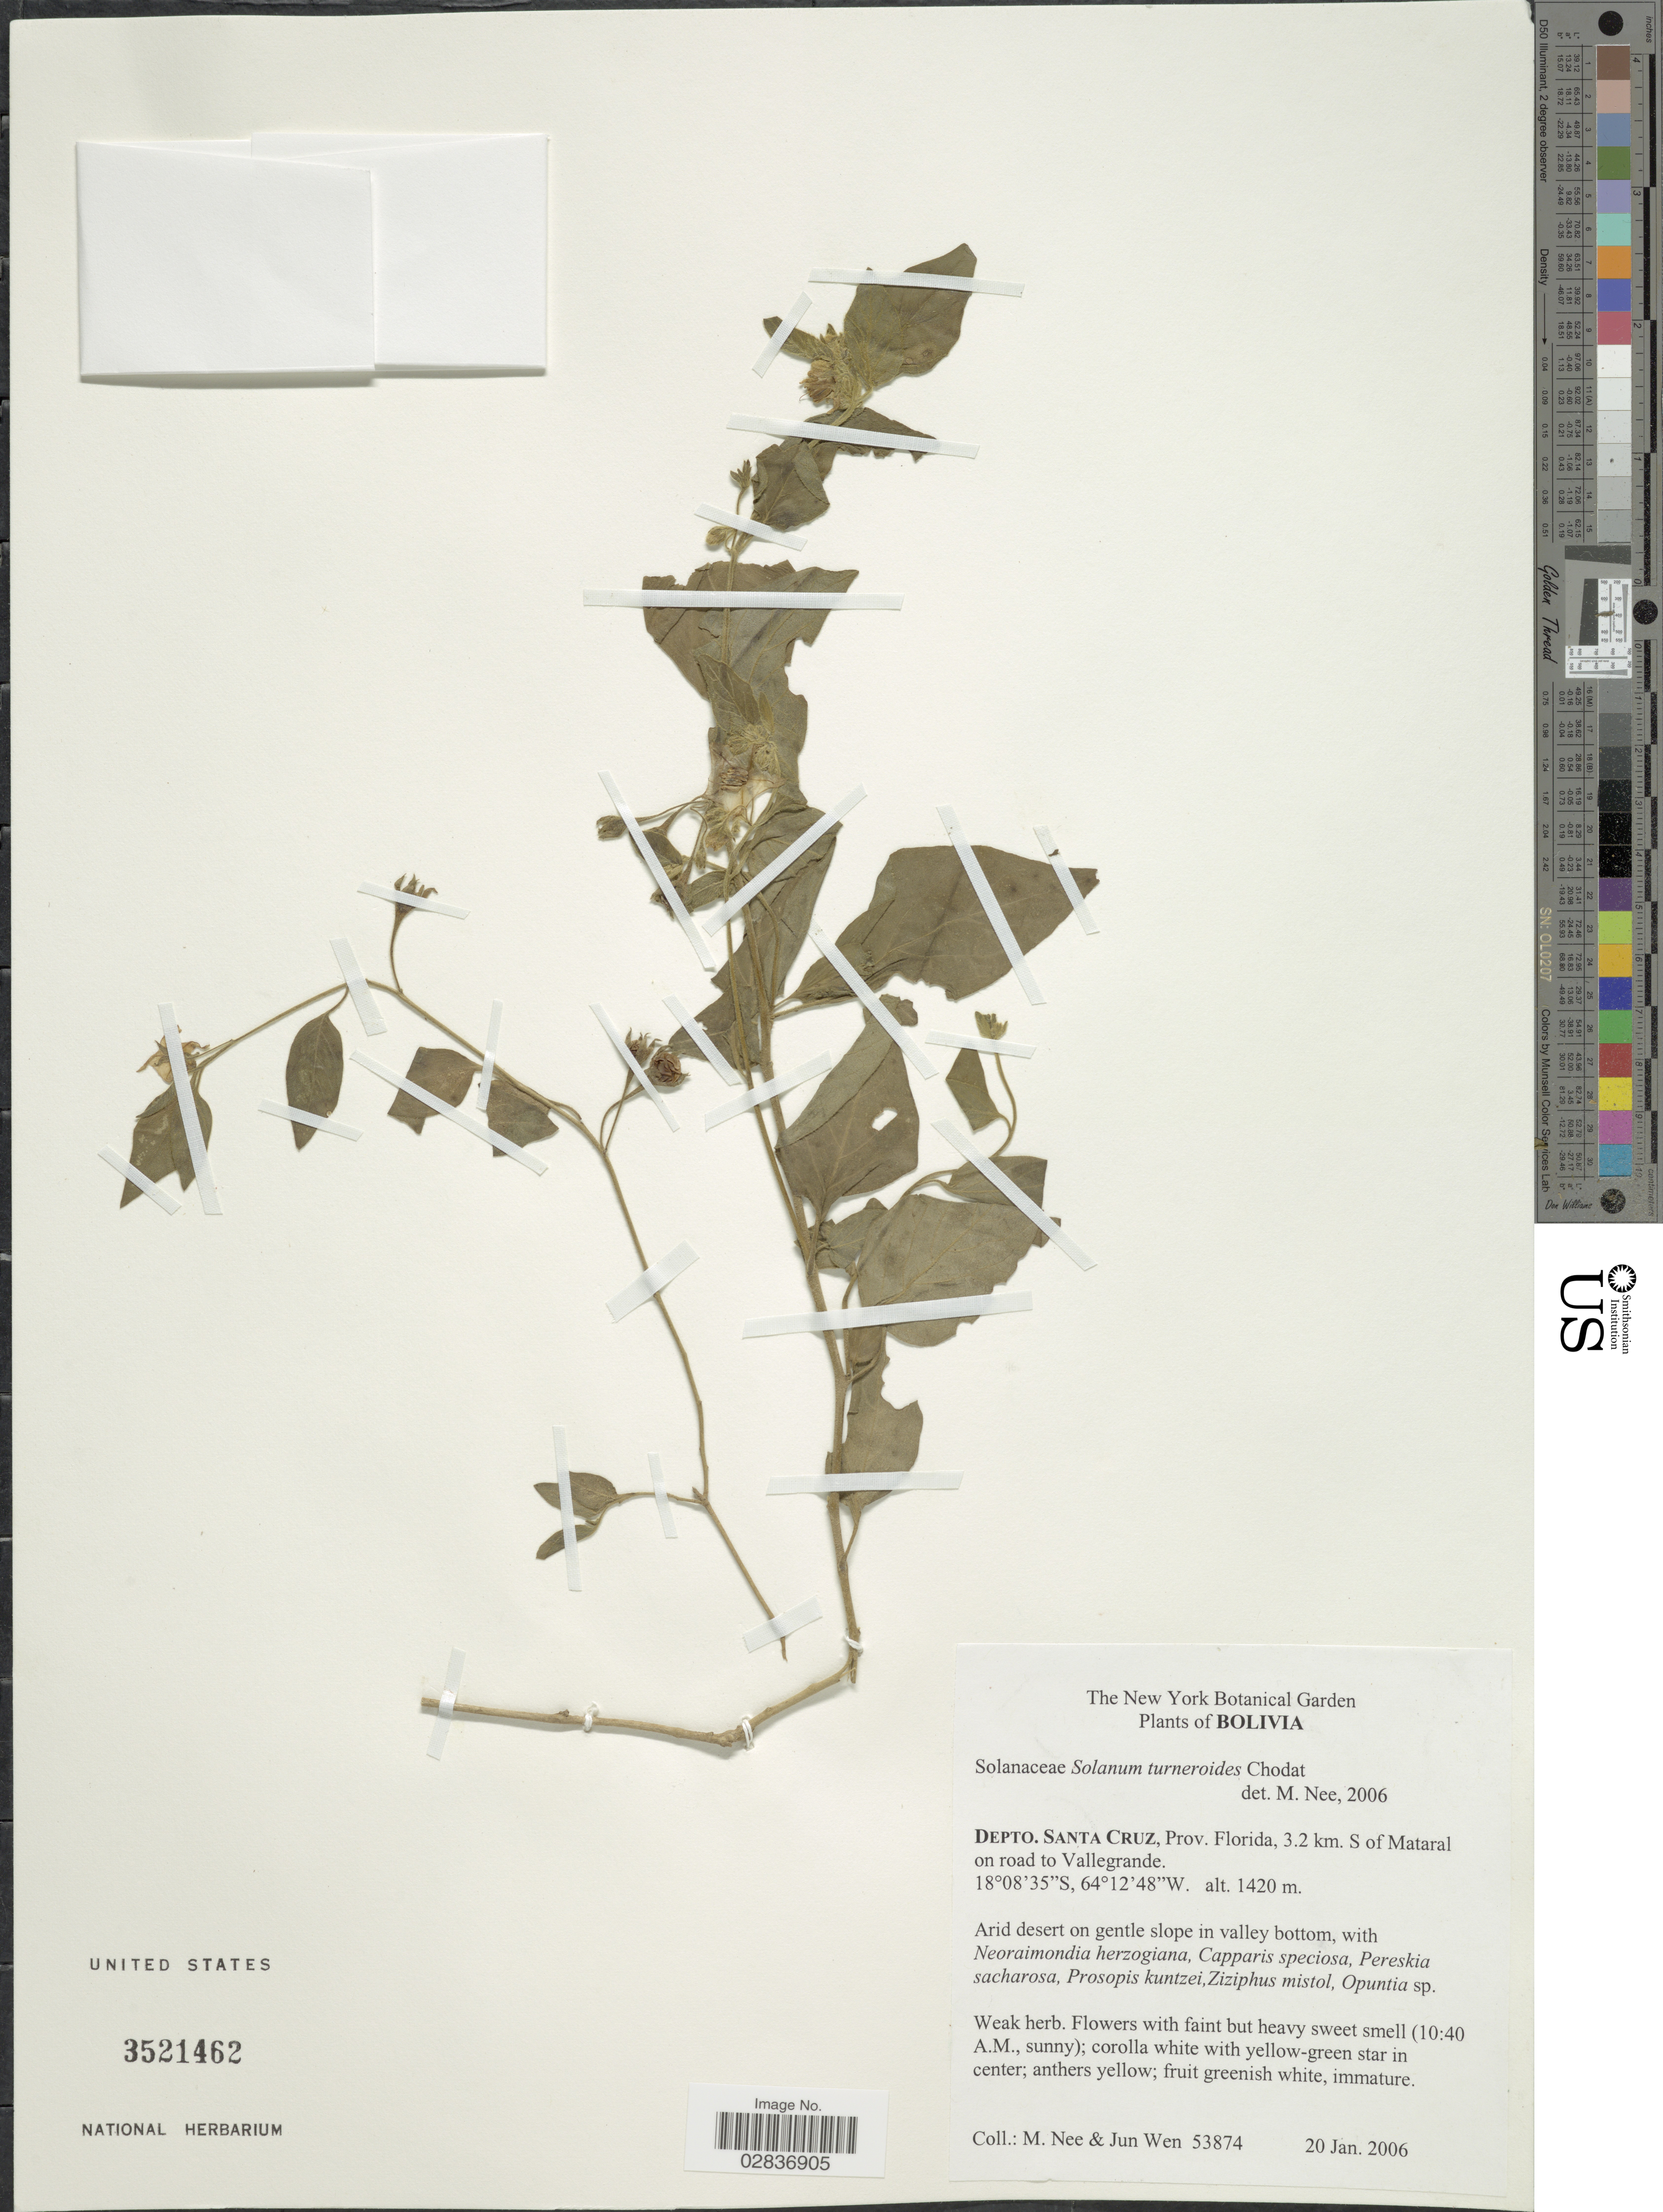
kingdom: Plantae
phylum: Tracheophyta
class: Magnoliopsida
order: Solanales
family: Solanaceae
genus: Solanum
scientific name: Solanum turneroides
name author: Chodat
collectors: M. Nee & J. Wen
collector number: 53874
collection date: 2006-01-20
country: Bolivia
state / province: Santa Cruz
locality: Depto. Santa Cruz, Prov. Florida, 3.2 km. S of Mataral on road to Vallegrande.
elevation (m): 1420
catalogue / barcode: US 3521462